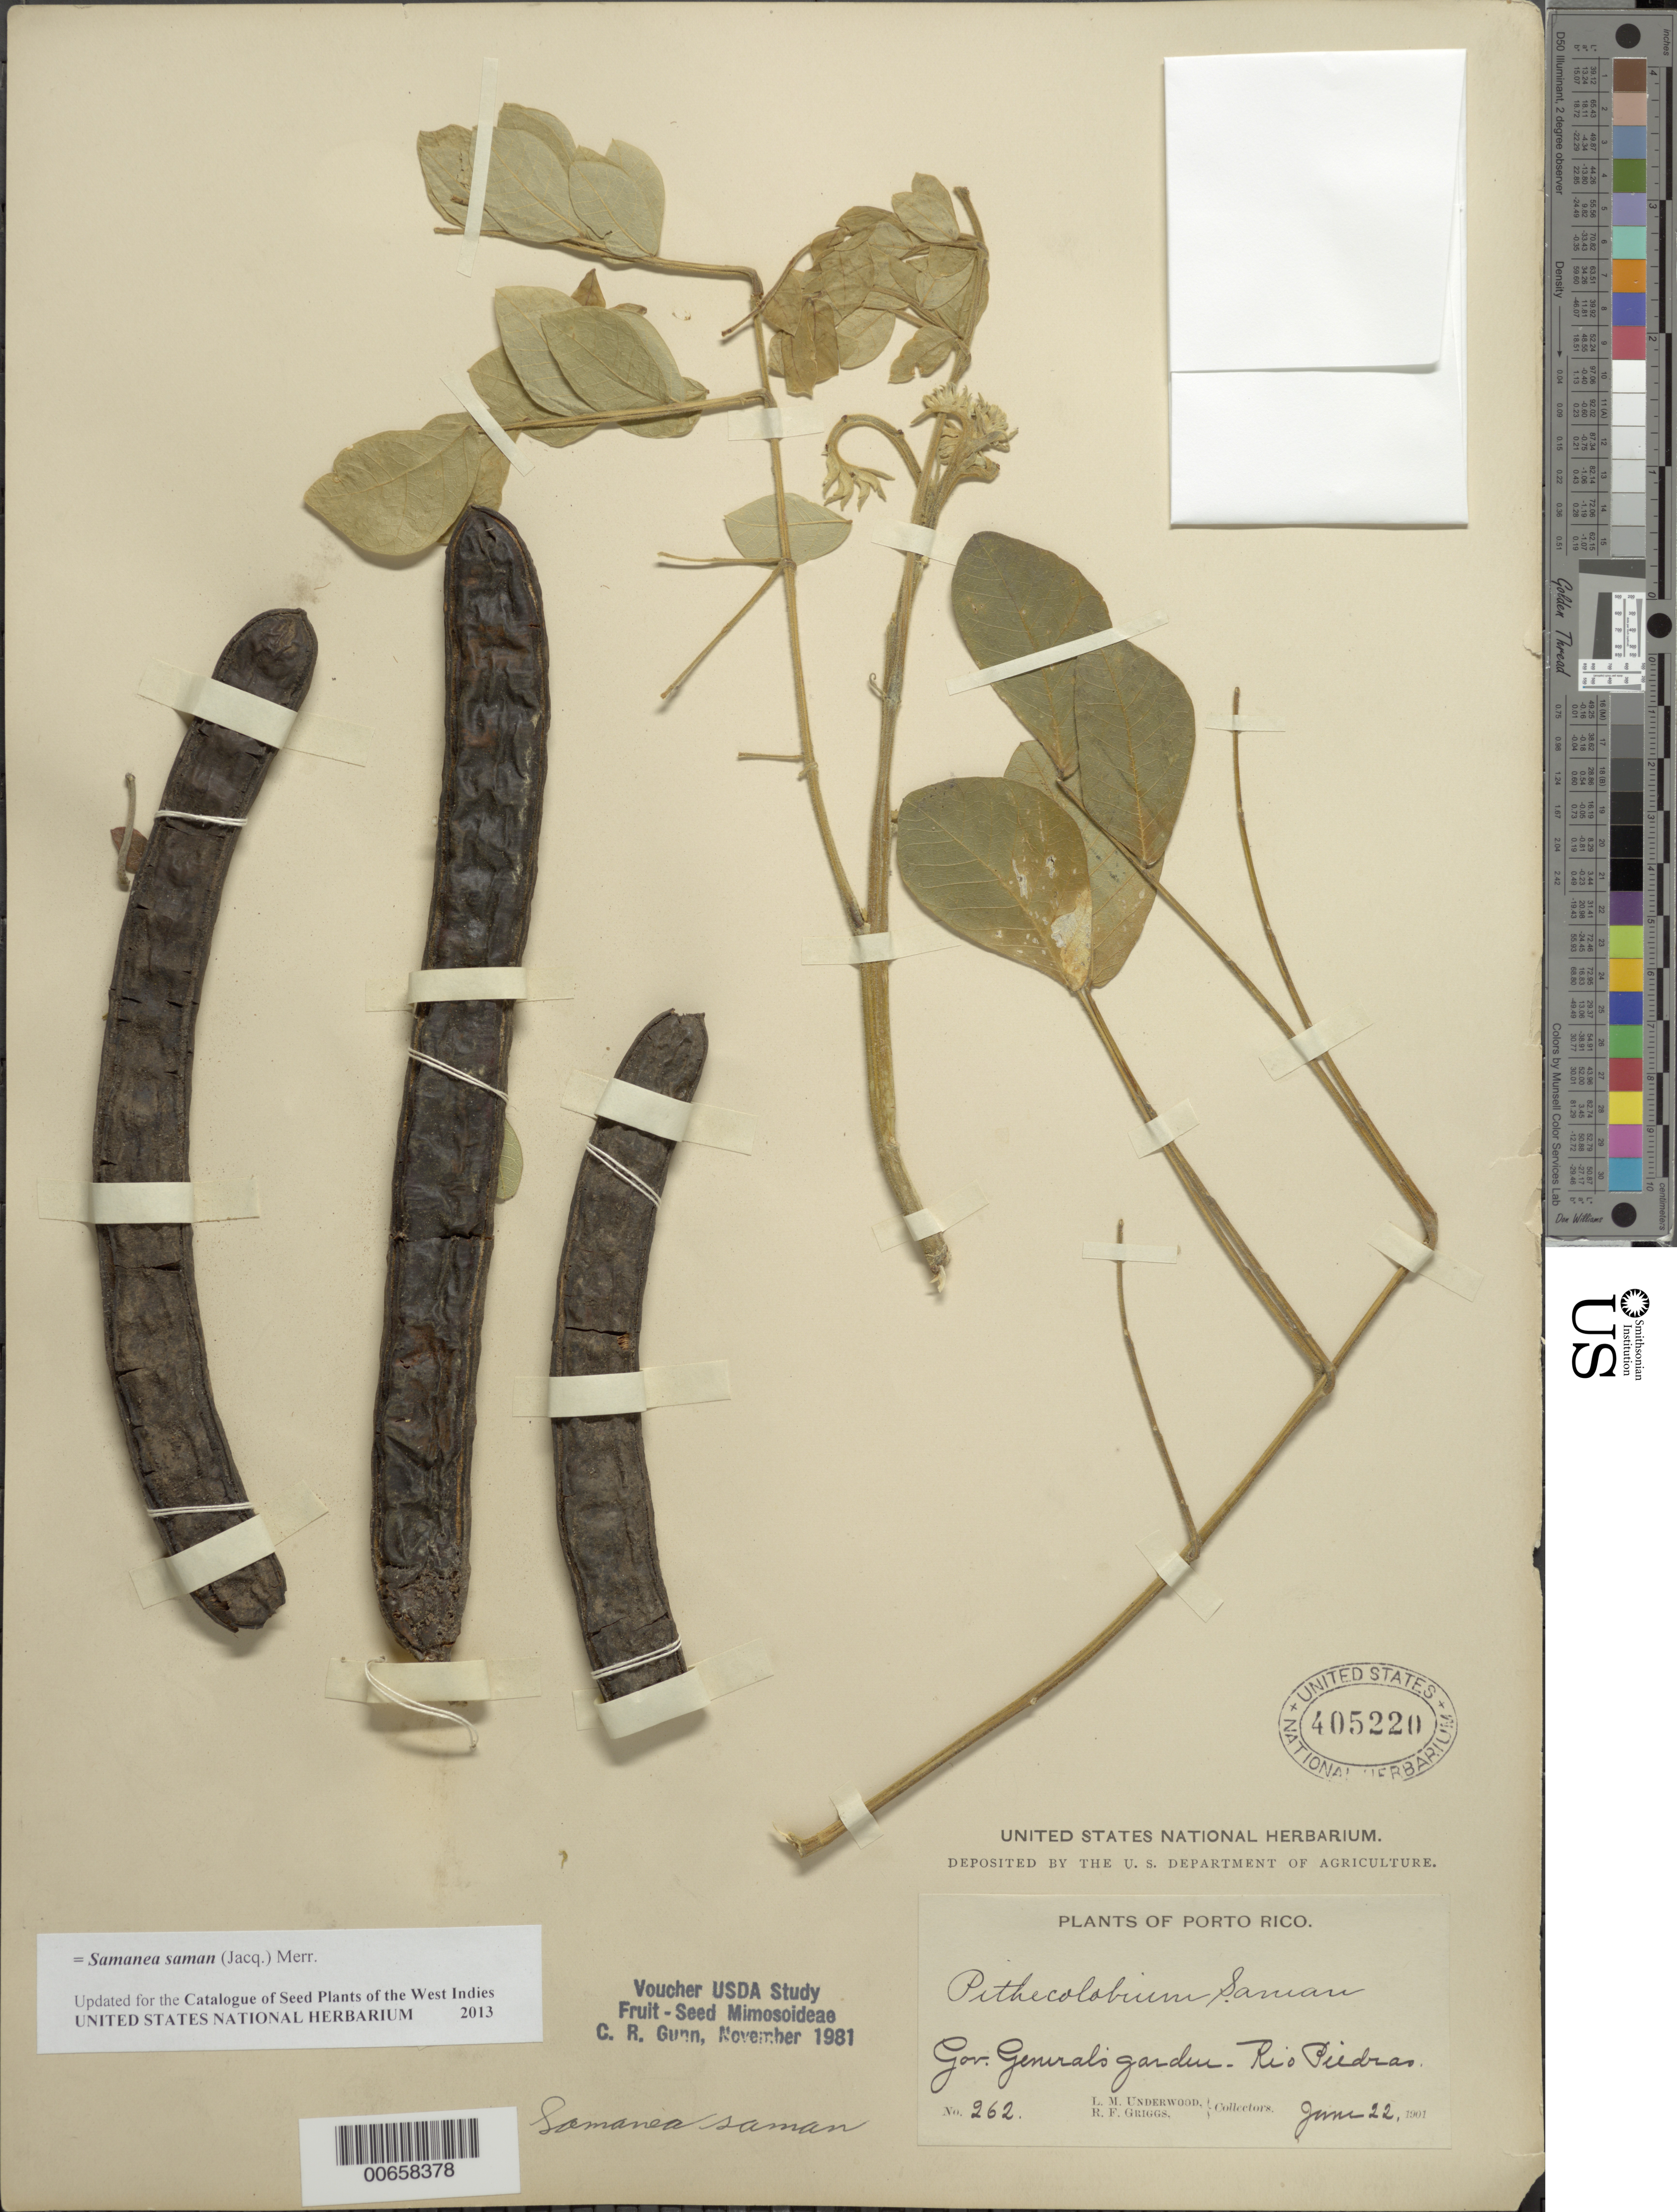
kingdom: Plantae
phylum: Tracheophyta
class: Magnoliopsida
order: Fabales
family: Fabaceae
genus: Samanea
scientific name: Samanea saman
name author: (Jacq.) Merr.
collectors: L. M. Underwood & R. F. Griggs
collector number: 262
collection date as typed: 22 Jun 1901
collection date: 1901-06-22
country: Puerto Rico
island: Greater Antilles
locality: Gov. Generals garden, Rio Piedras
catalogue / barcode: US 405220